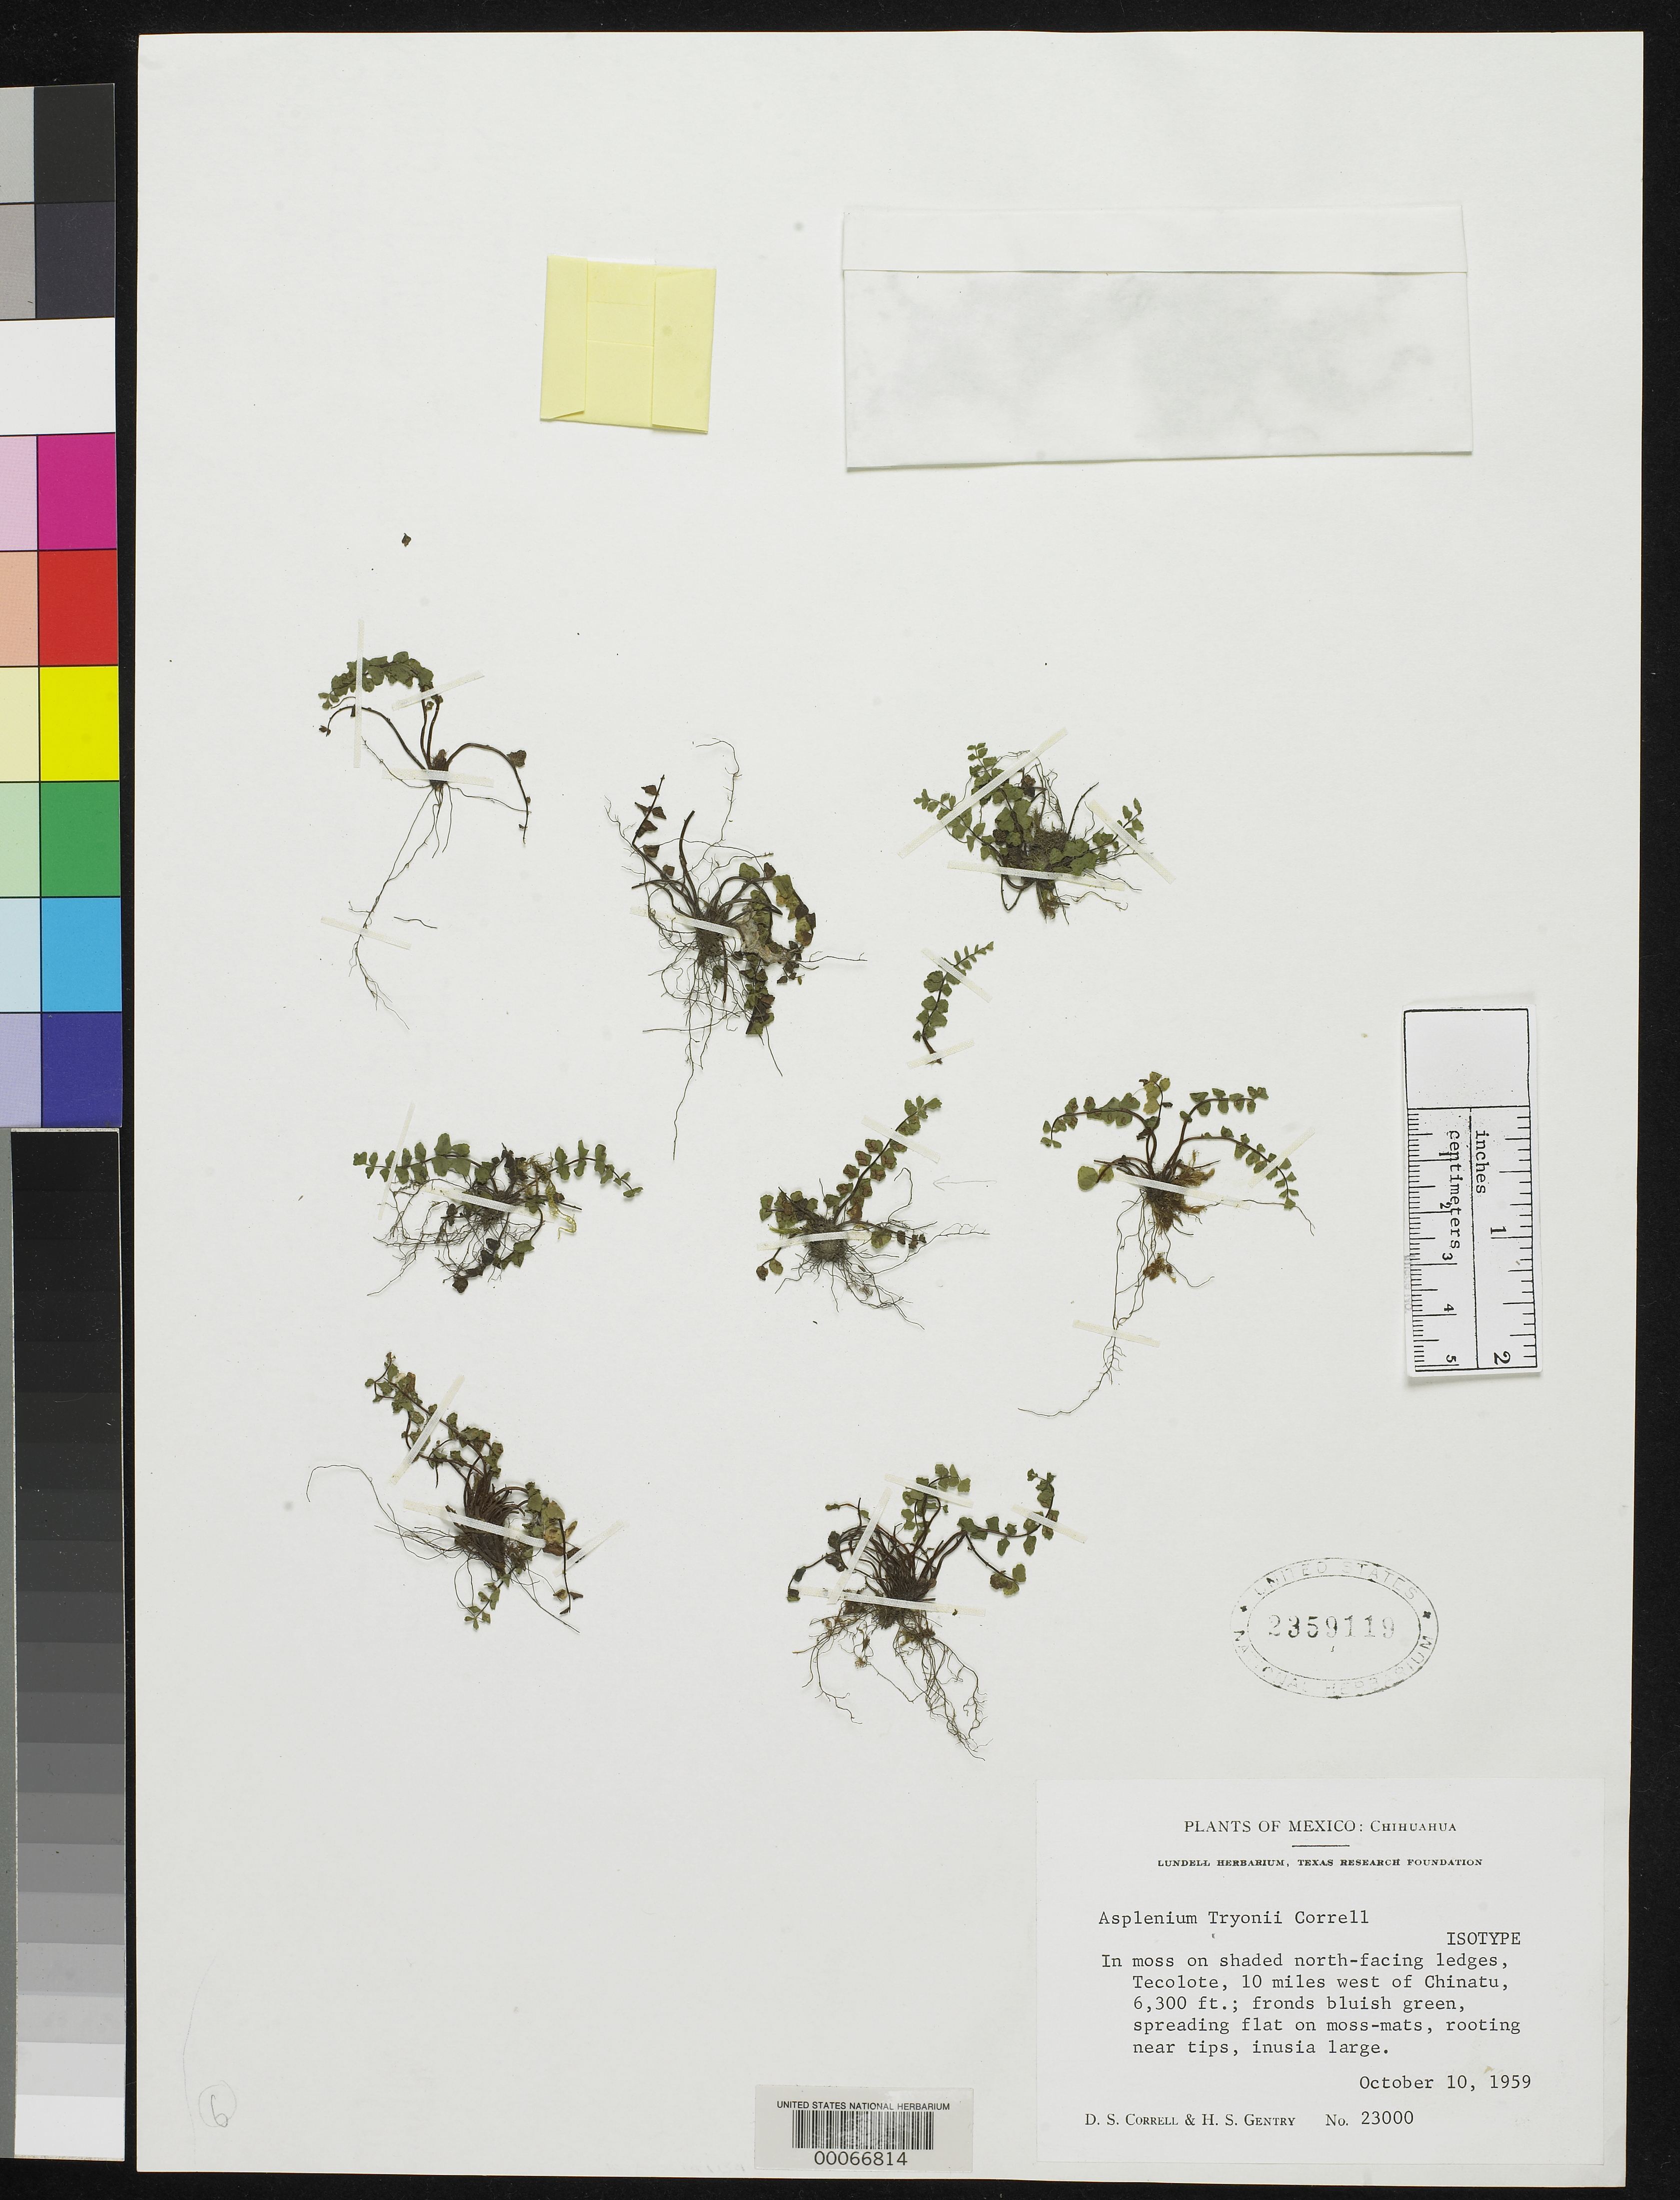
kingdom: Plantae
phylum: Tracheophyta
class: Polypodiopsida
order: Polypodiales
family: Aspleniaceae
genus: Asplenium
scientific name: Asplenium tryonii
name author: Correll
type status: Isotype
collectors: D. S. Correll & H. S. Gentry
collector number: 23000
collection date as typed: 10 Oct 1959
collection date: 1959-10-10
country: Mexico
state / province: Chihuahua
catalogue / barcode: US 2359119